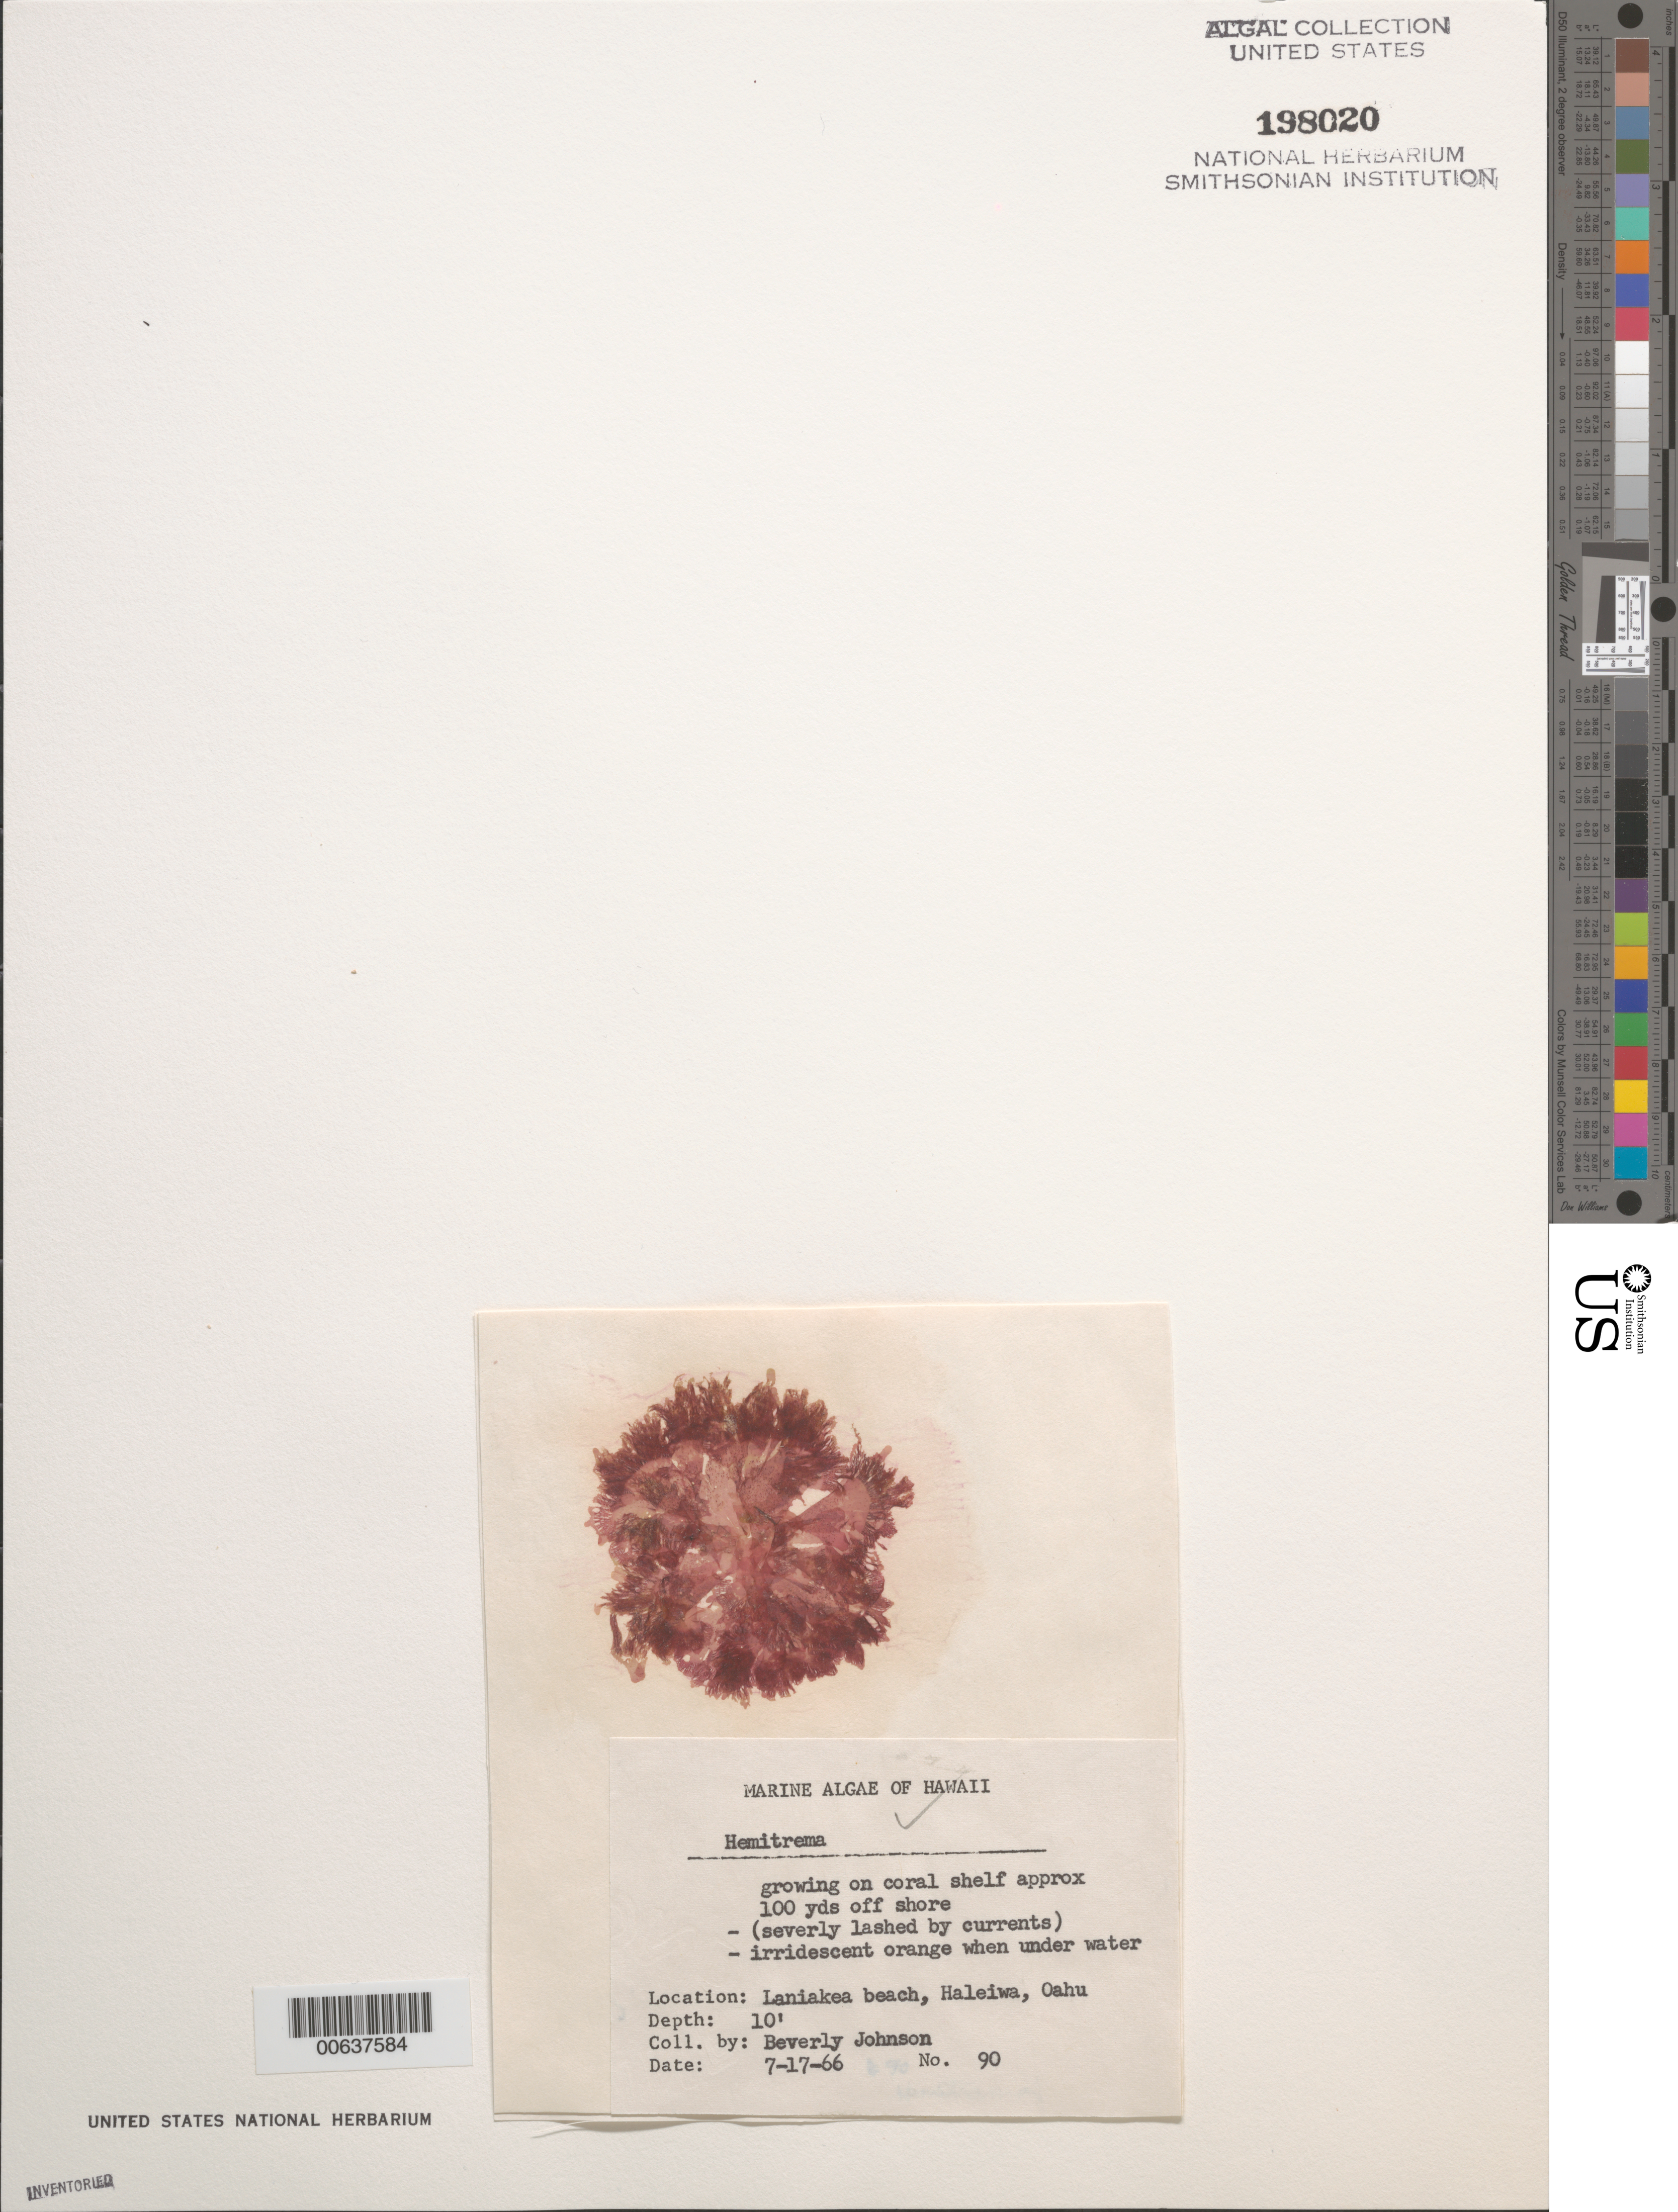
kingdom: Plantae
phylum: Rhodophyta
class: Florideophyceae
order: Ceramiales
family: Delesseriaceae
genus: Hemitrema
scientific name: Hemitrema sp.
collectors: B. Johnson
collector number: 90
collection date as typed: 17 Jul 1966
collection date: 1966-07-17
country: United States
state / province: Hawaii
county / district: Honolulu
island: Oahu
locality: Haleiwa, Laniakea Beach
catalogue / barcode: US 198020